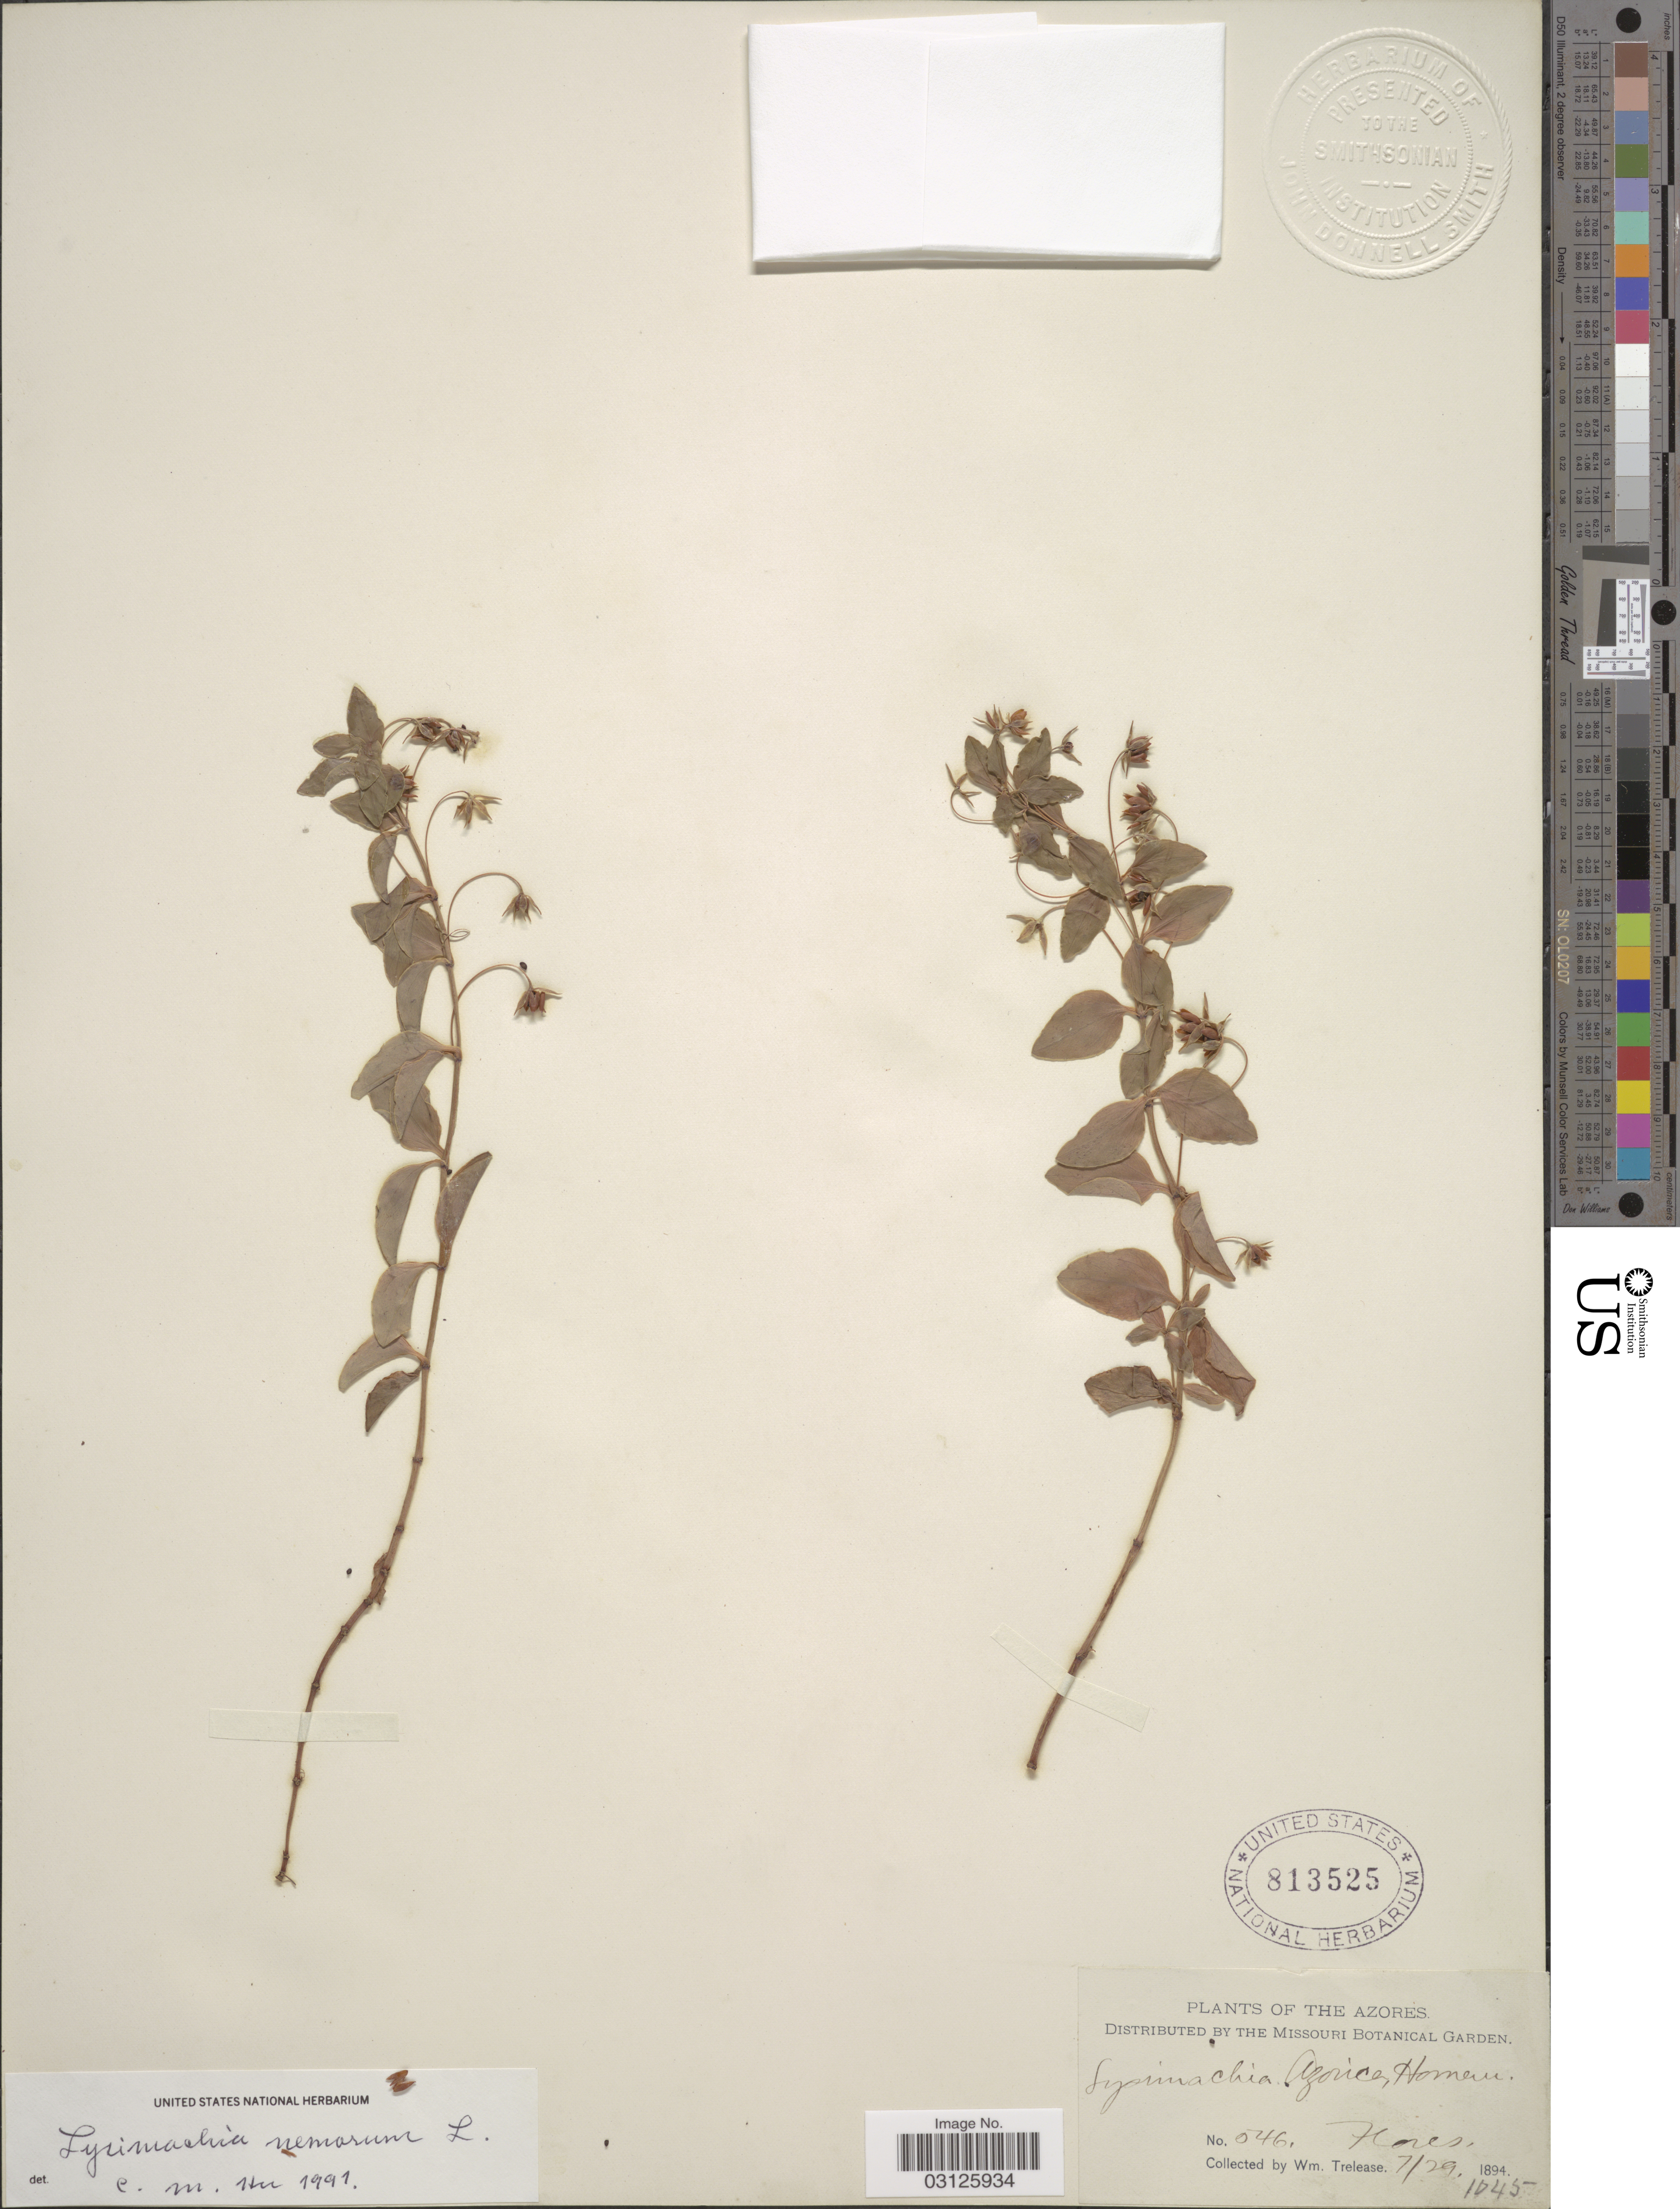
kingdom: Plantae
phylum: Tracheophyta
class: Magnoliopsida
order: Ericales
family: Primulaceae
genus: Lysimachia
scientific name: Lysimachia nemorum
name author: L.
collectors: W. Trelease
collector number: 546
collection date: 1894-07-29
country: Portugal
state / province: Azores (Aut. Reg.)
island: Flores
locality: The Azores. Flores.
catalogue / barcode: US 813525